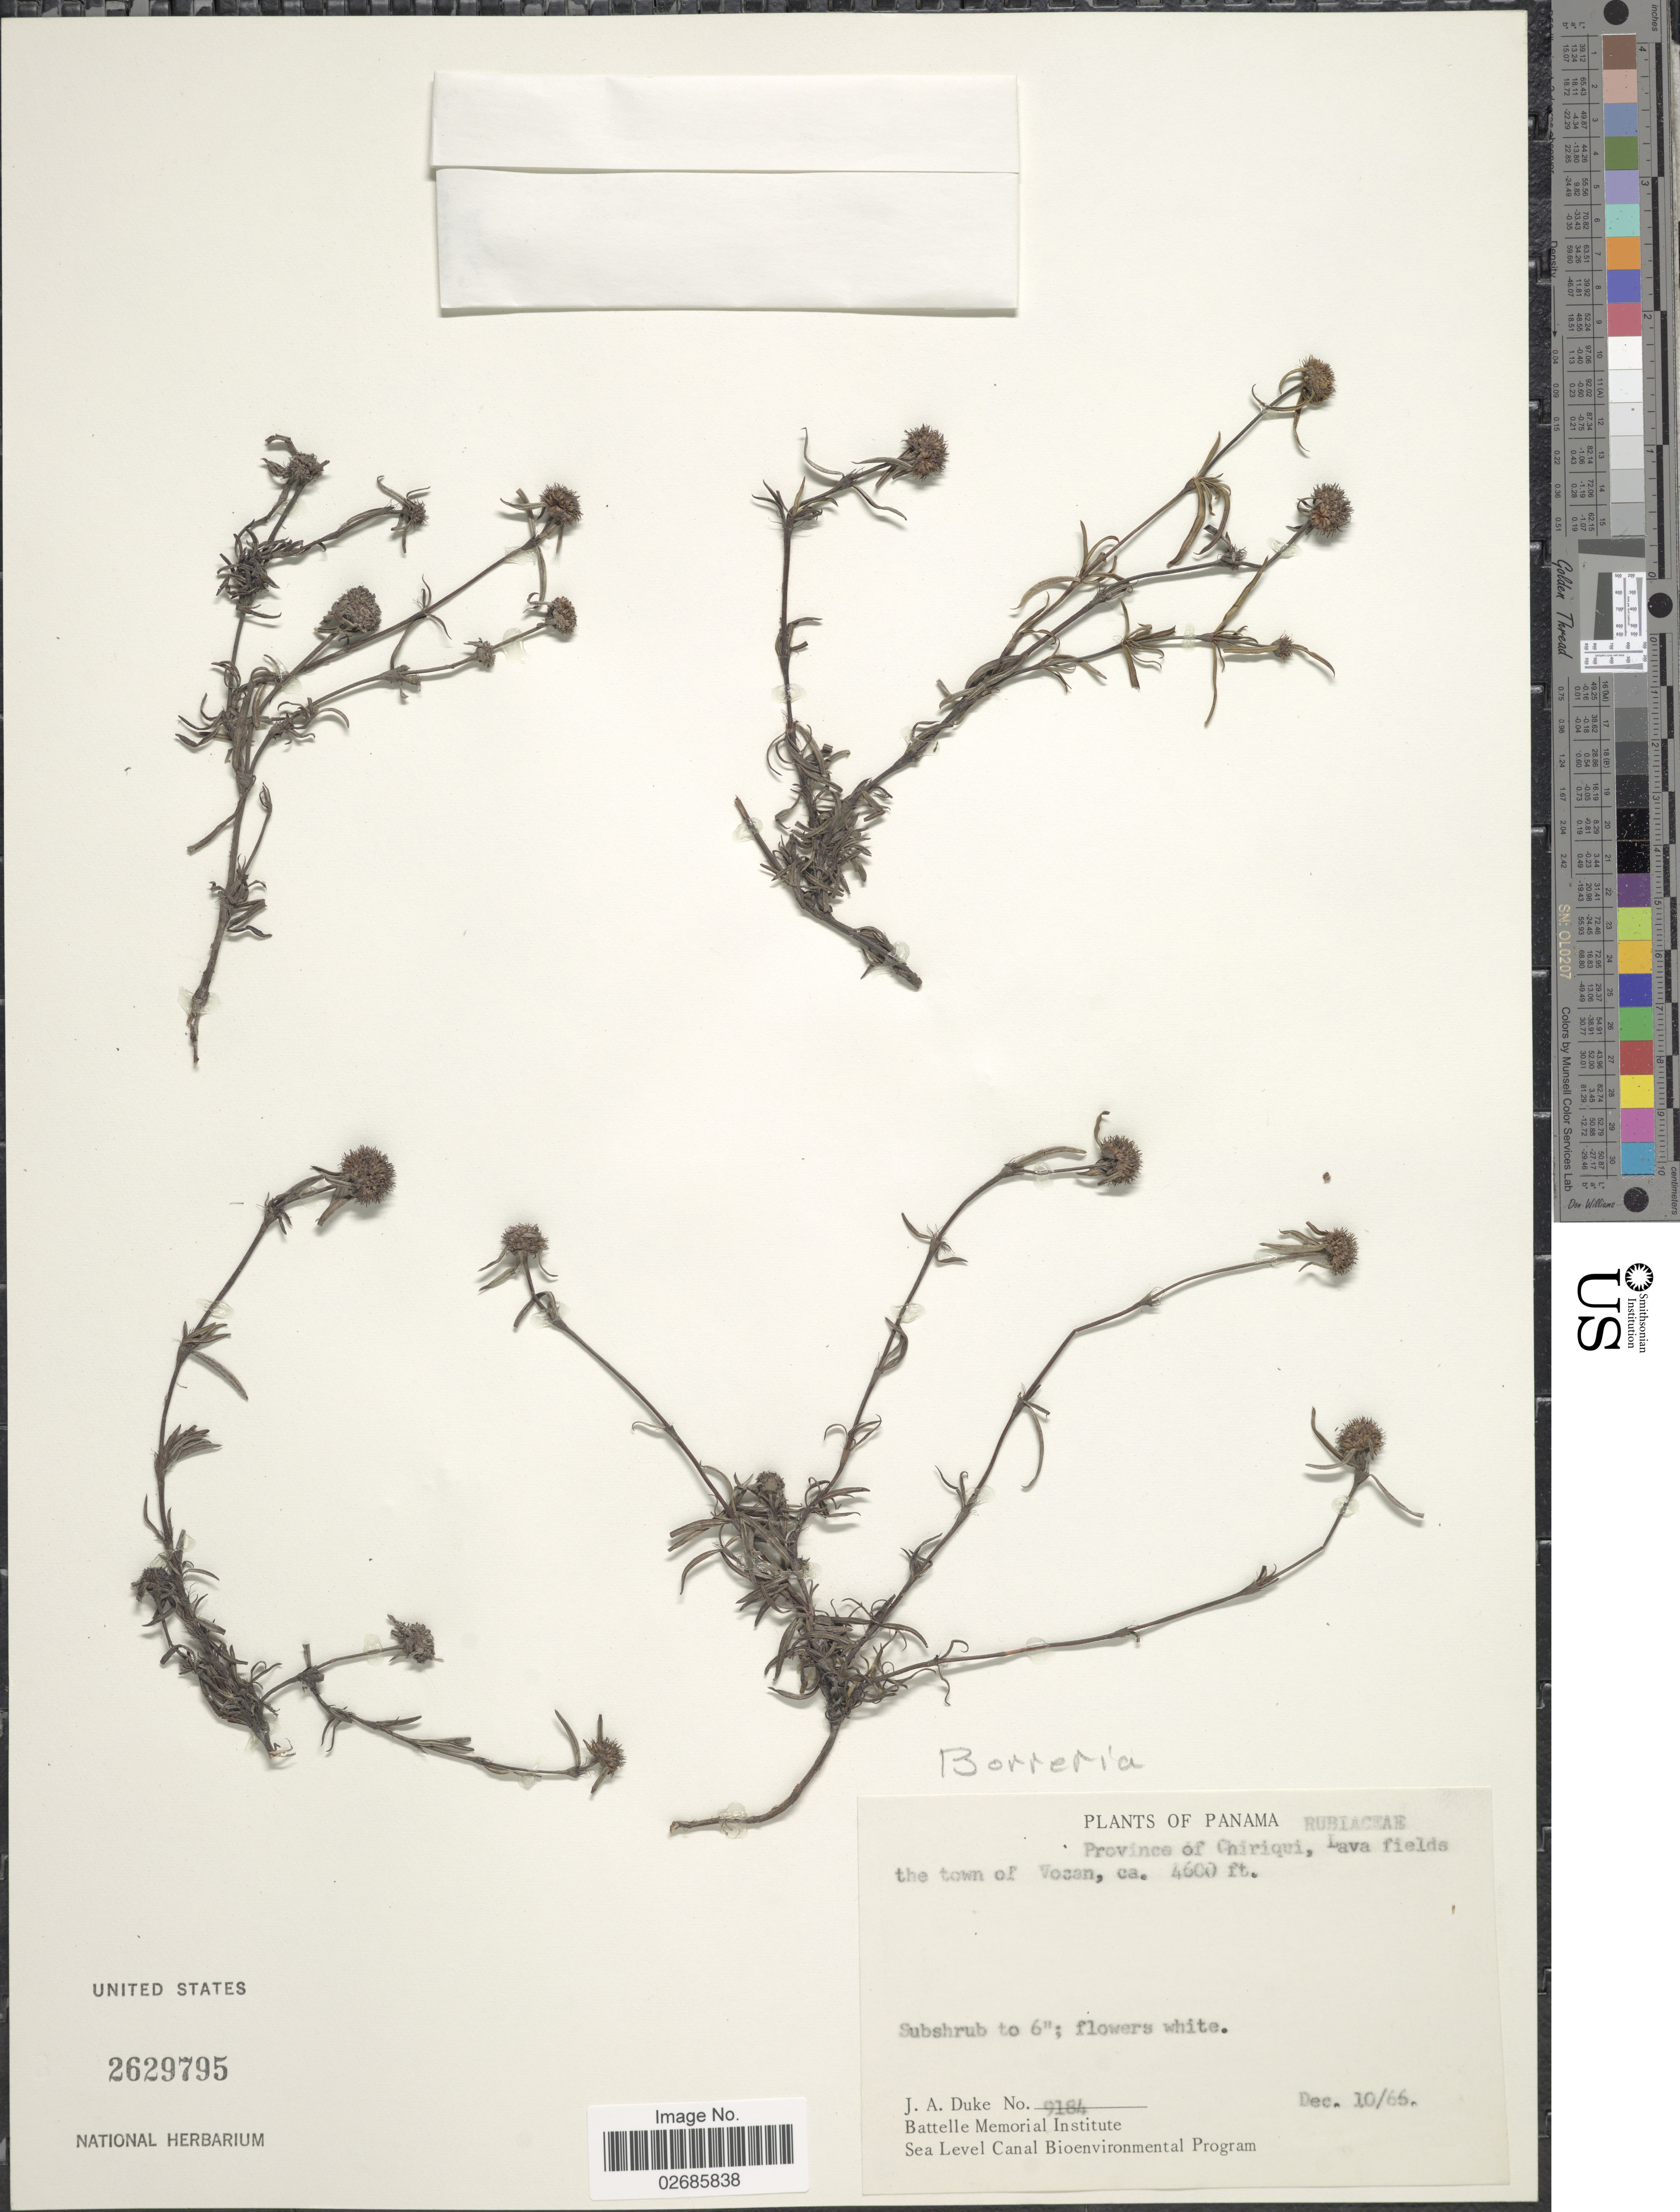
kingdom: Plantae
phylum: Tracheophyta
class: Magnoliopsida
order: Gentianales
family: Rubiaceae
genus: Borreria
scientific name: Borreria sp.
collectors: J. A. Duke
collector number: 9184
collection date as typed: Transcribed d/m/y: 10/12/66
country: Panama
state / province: Chiriqui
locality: Lava fields. The town of Vocan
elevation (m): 1402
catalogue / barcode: US 2629795